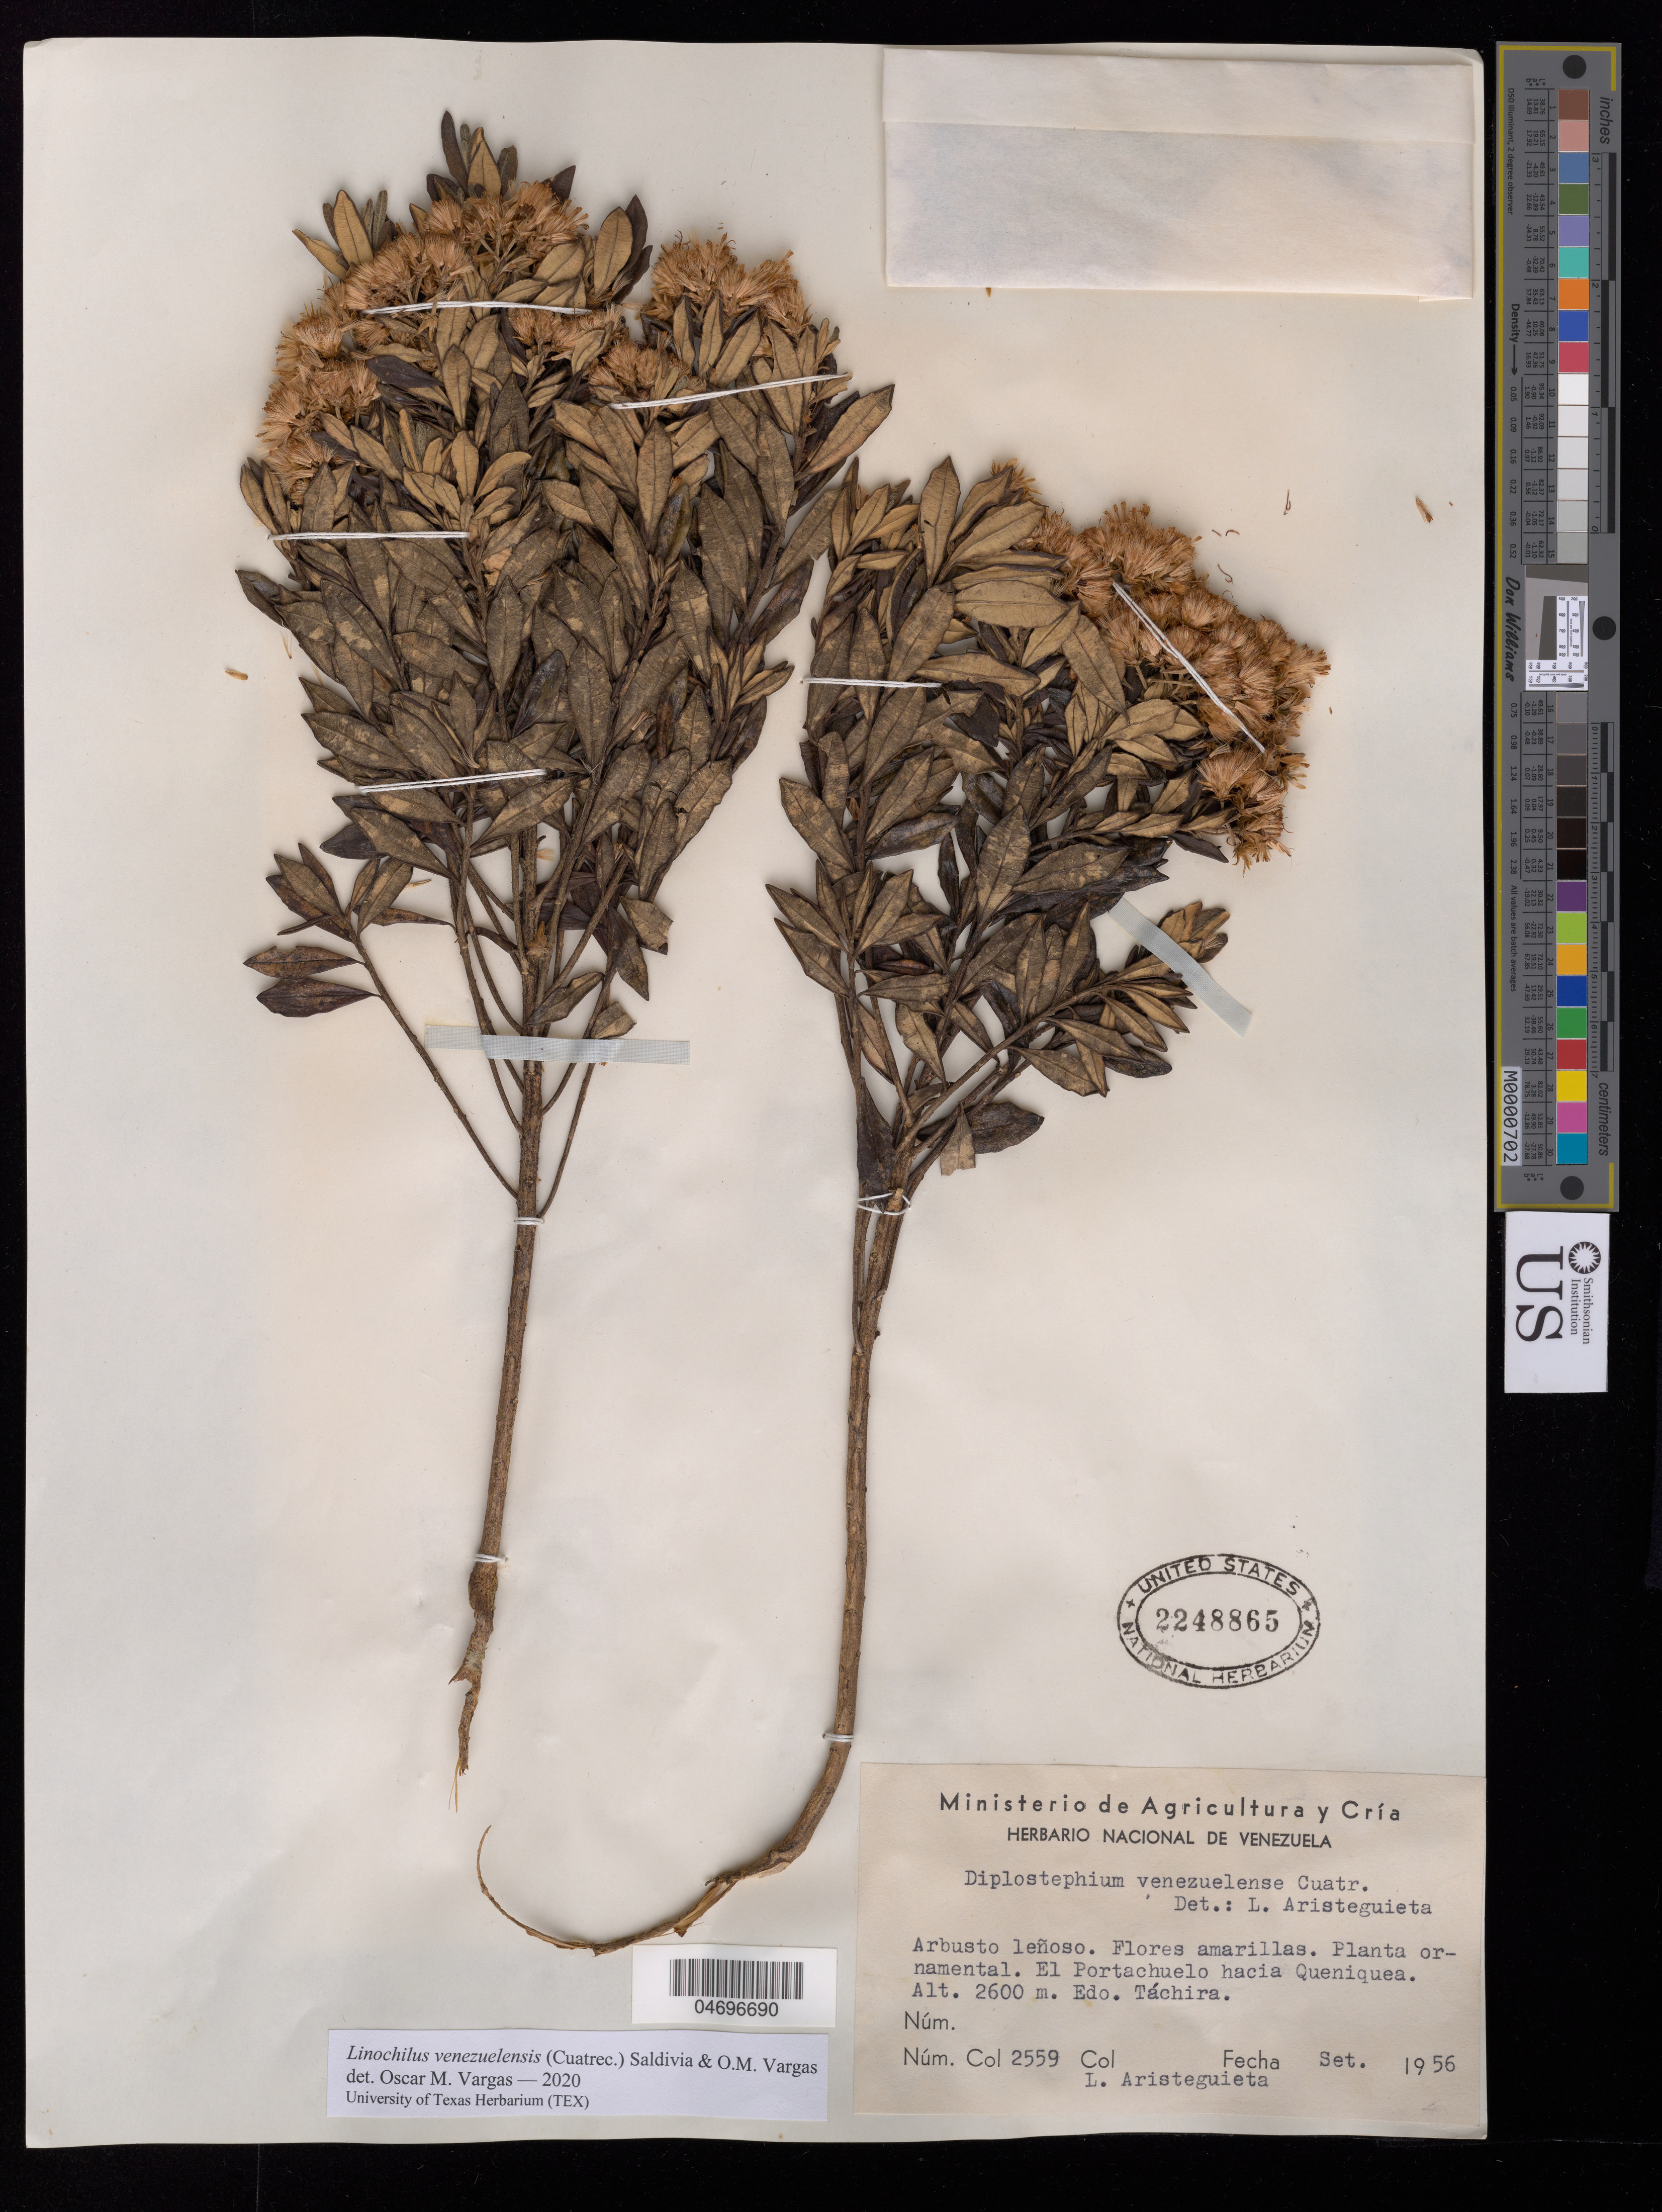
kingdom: Plantae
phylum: Tracheophyta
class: Magnoliopsida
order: Asterales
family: Asteraceae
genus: Linochilus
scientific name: Linochilus venezuelensis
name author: (Cuatrec.) Saldivia & O.M. Vargas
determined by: Vargas, Oscar M.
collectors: L. Aristeguieta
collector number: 2559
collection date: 1956-09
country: Venezuela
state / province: Tachira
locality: El Portachelo.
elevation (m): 2600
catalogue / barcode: US 2248865